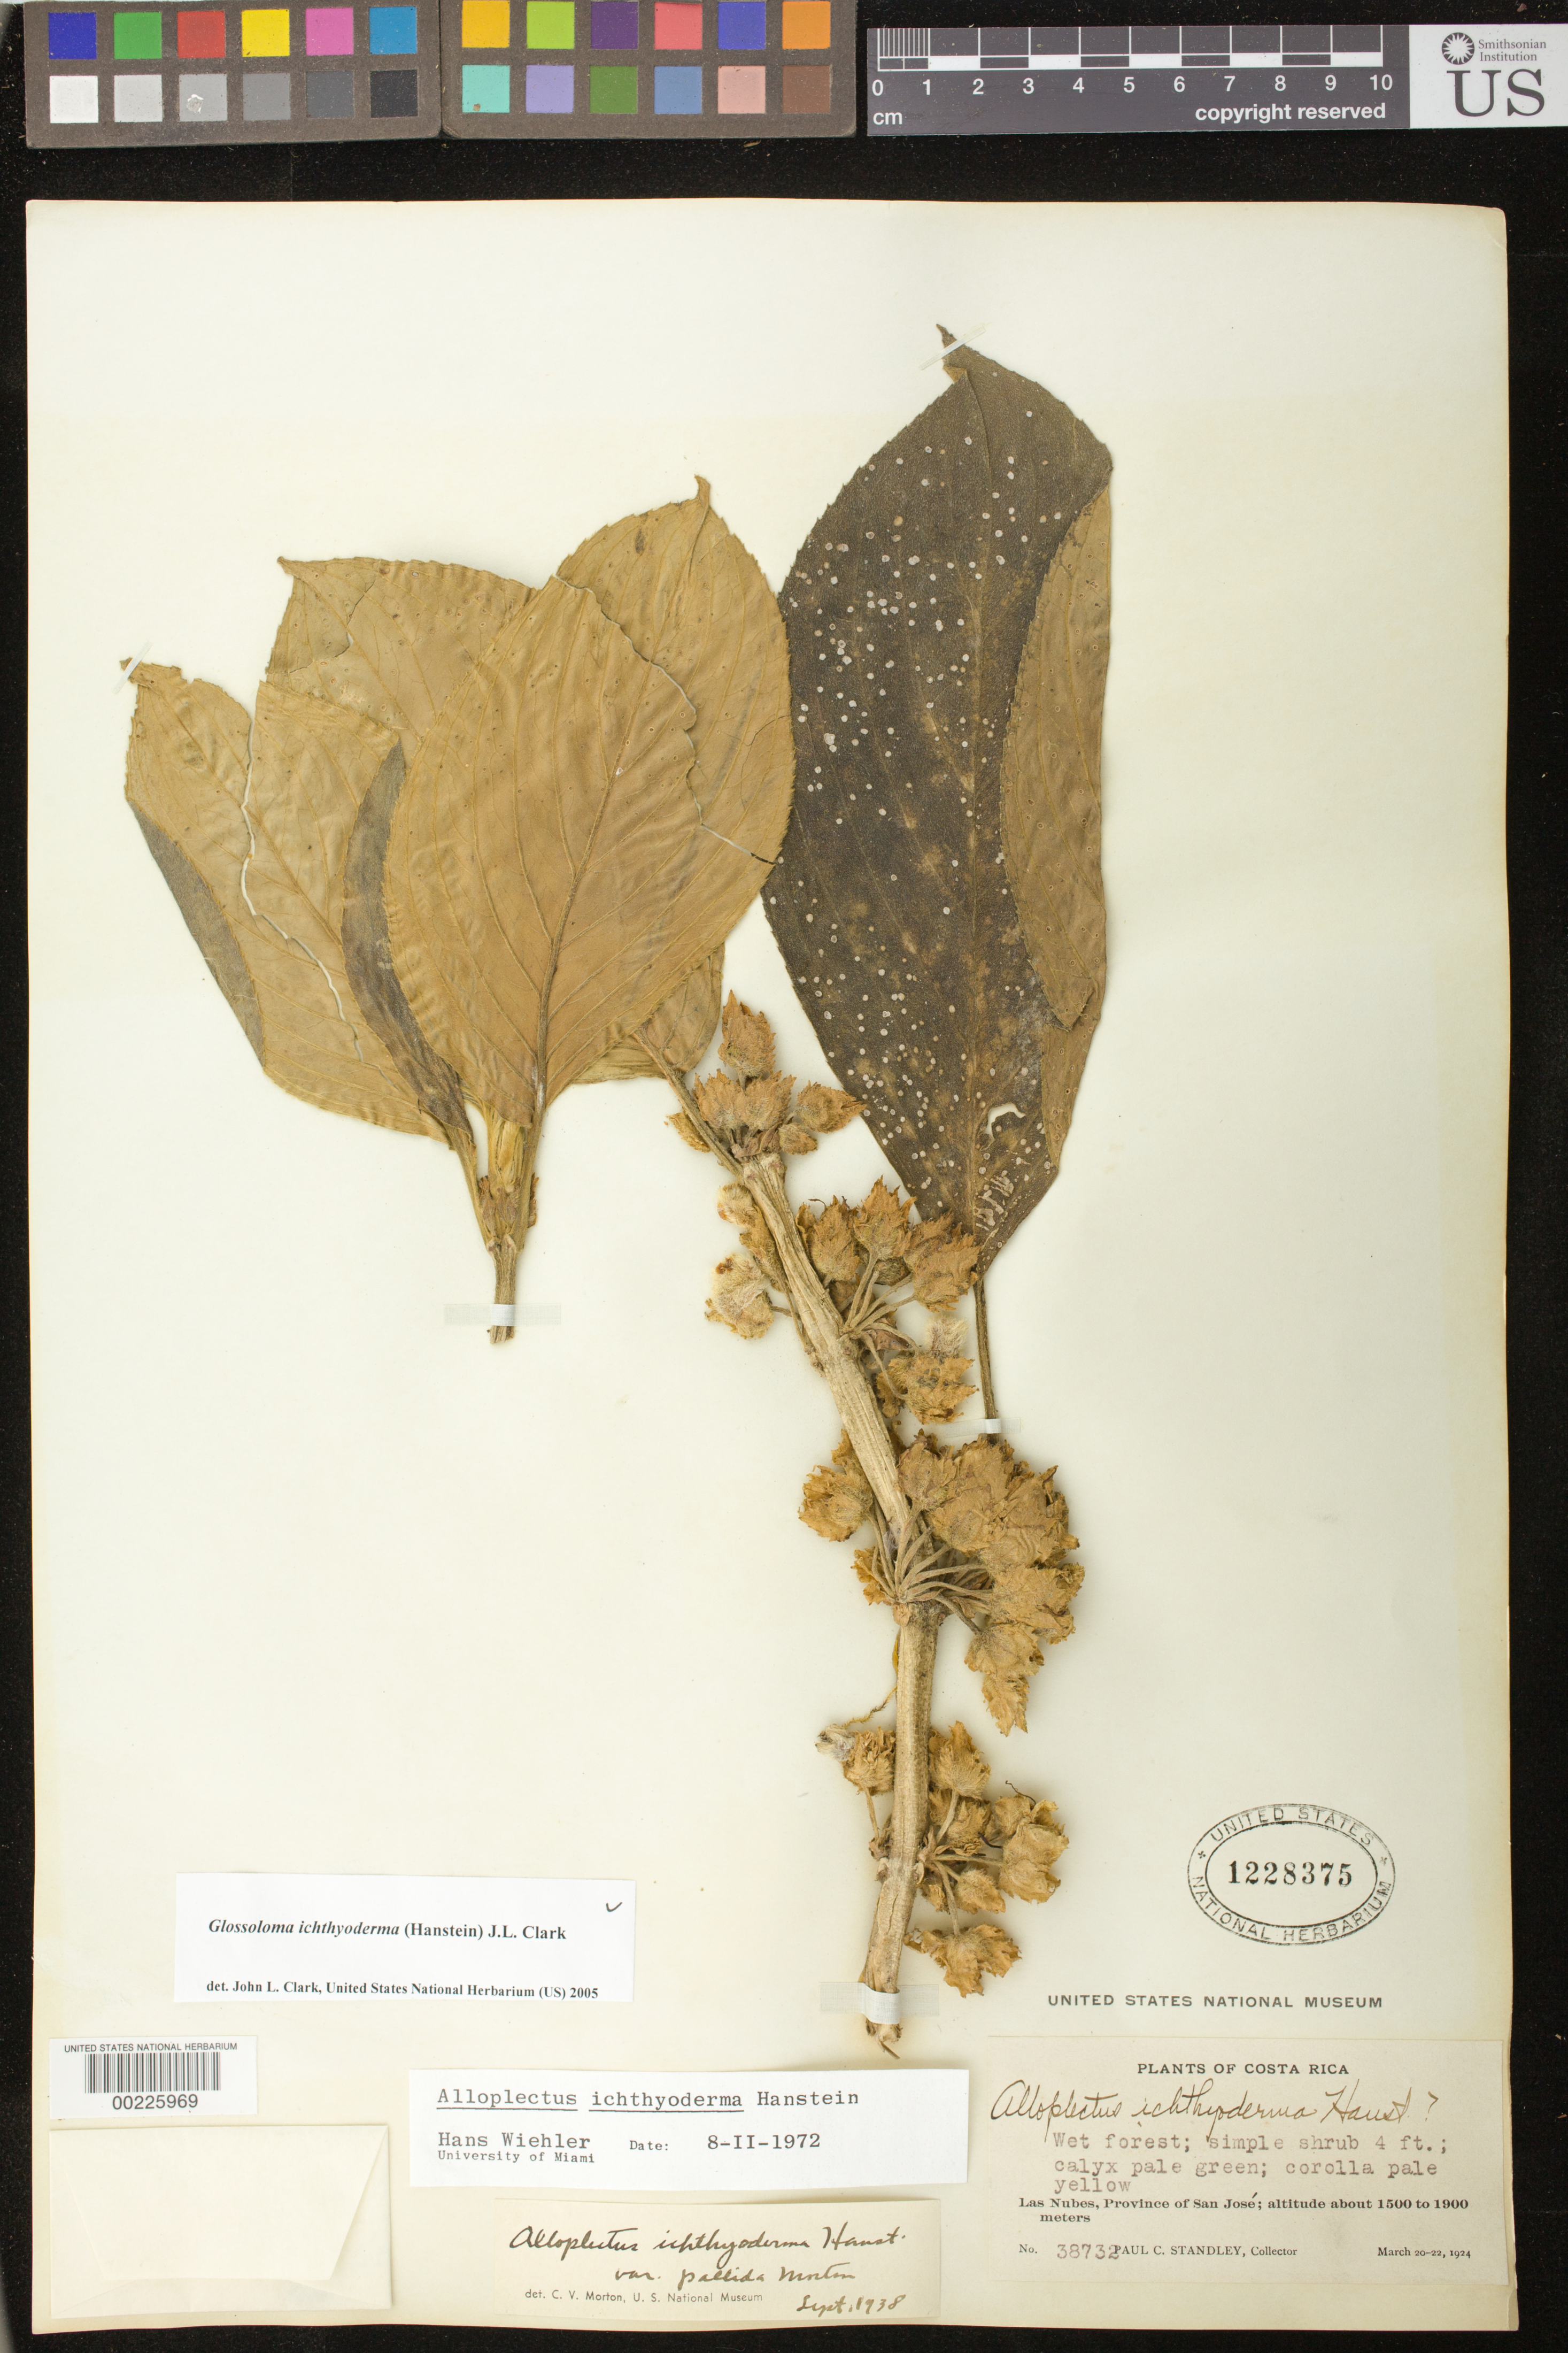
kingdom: Plantae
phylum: Tracheophyta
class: Magnoliopsida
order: Lamiales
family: Gesneriaceae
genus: Glossoloma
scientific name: Glossoloma ichthyoderma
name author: (Hanst.) J.L. Clark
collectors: P. C. Standley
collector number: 38732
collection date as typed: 20-22 Mar 1924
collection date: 1924-03-20/1924-03-22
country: Costa Rica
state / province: San José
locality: Las Nubes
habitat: Wet forest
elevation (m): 1500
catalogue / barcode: US 1228375